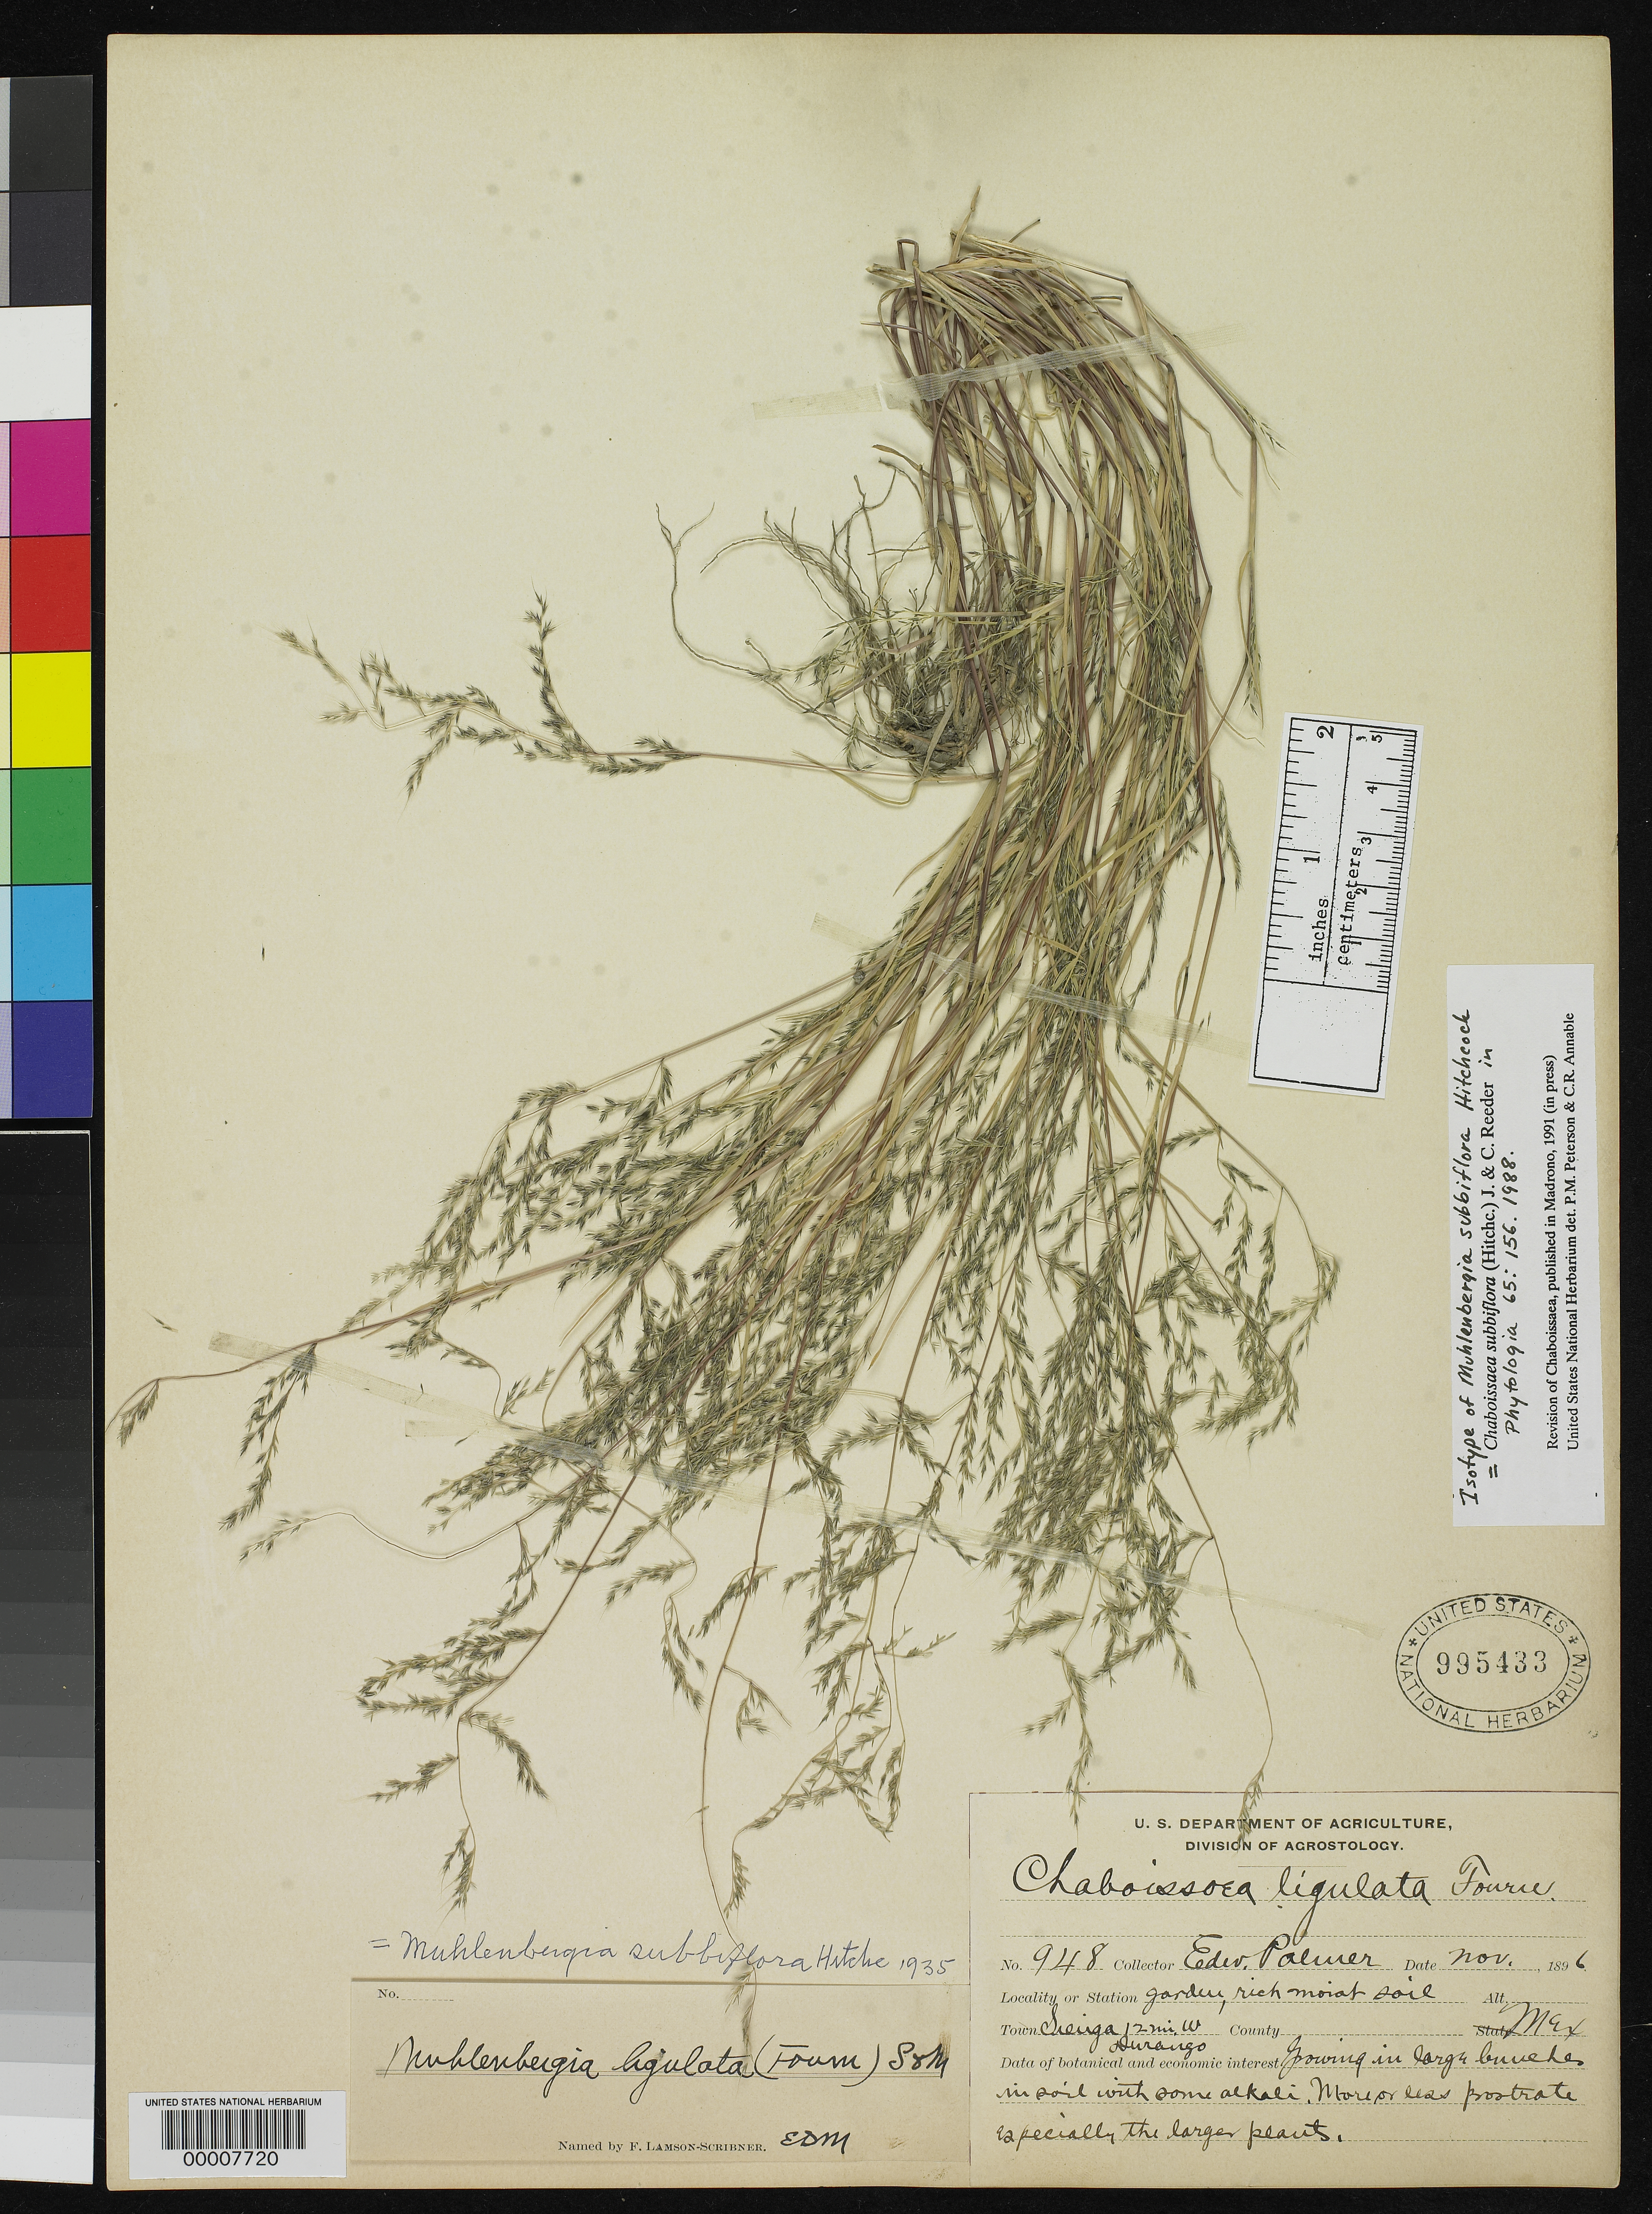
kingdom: Plantae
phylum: Tracheophyta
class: Liliopsida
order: Poales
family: Poaceae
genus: Muhlenbergia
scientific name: Muhlenbergia subbiflora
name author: Hitchc.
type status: Isotype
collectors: E. Palmer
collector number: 948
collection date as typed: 1896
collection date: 1896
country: Mexico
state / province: Durango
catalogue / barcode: US 995433